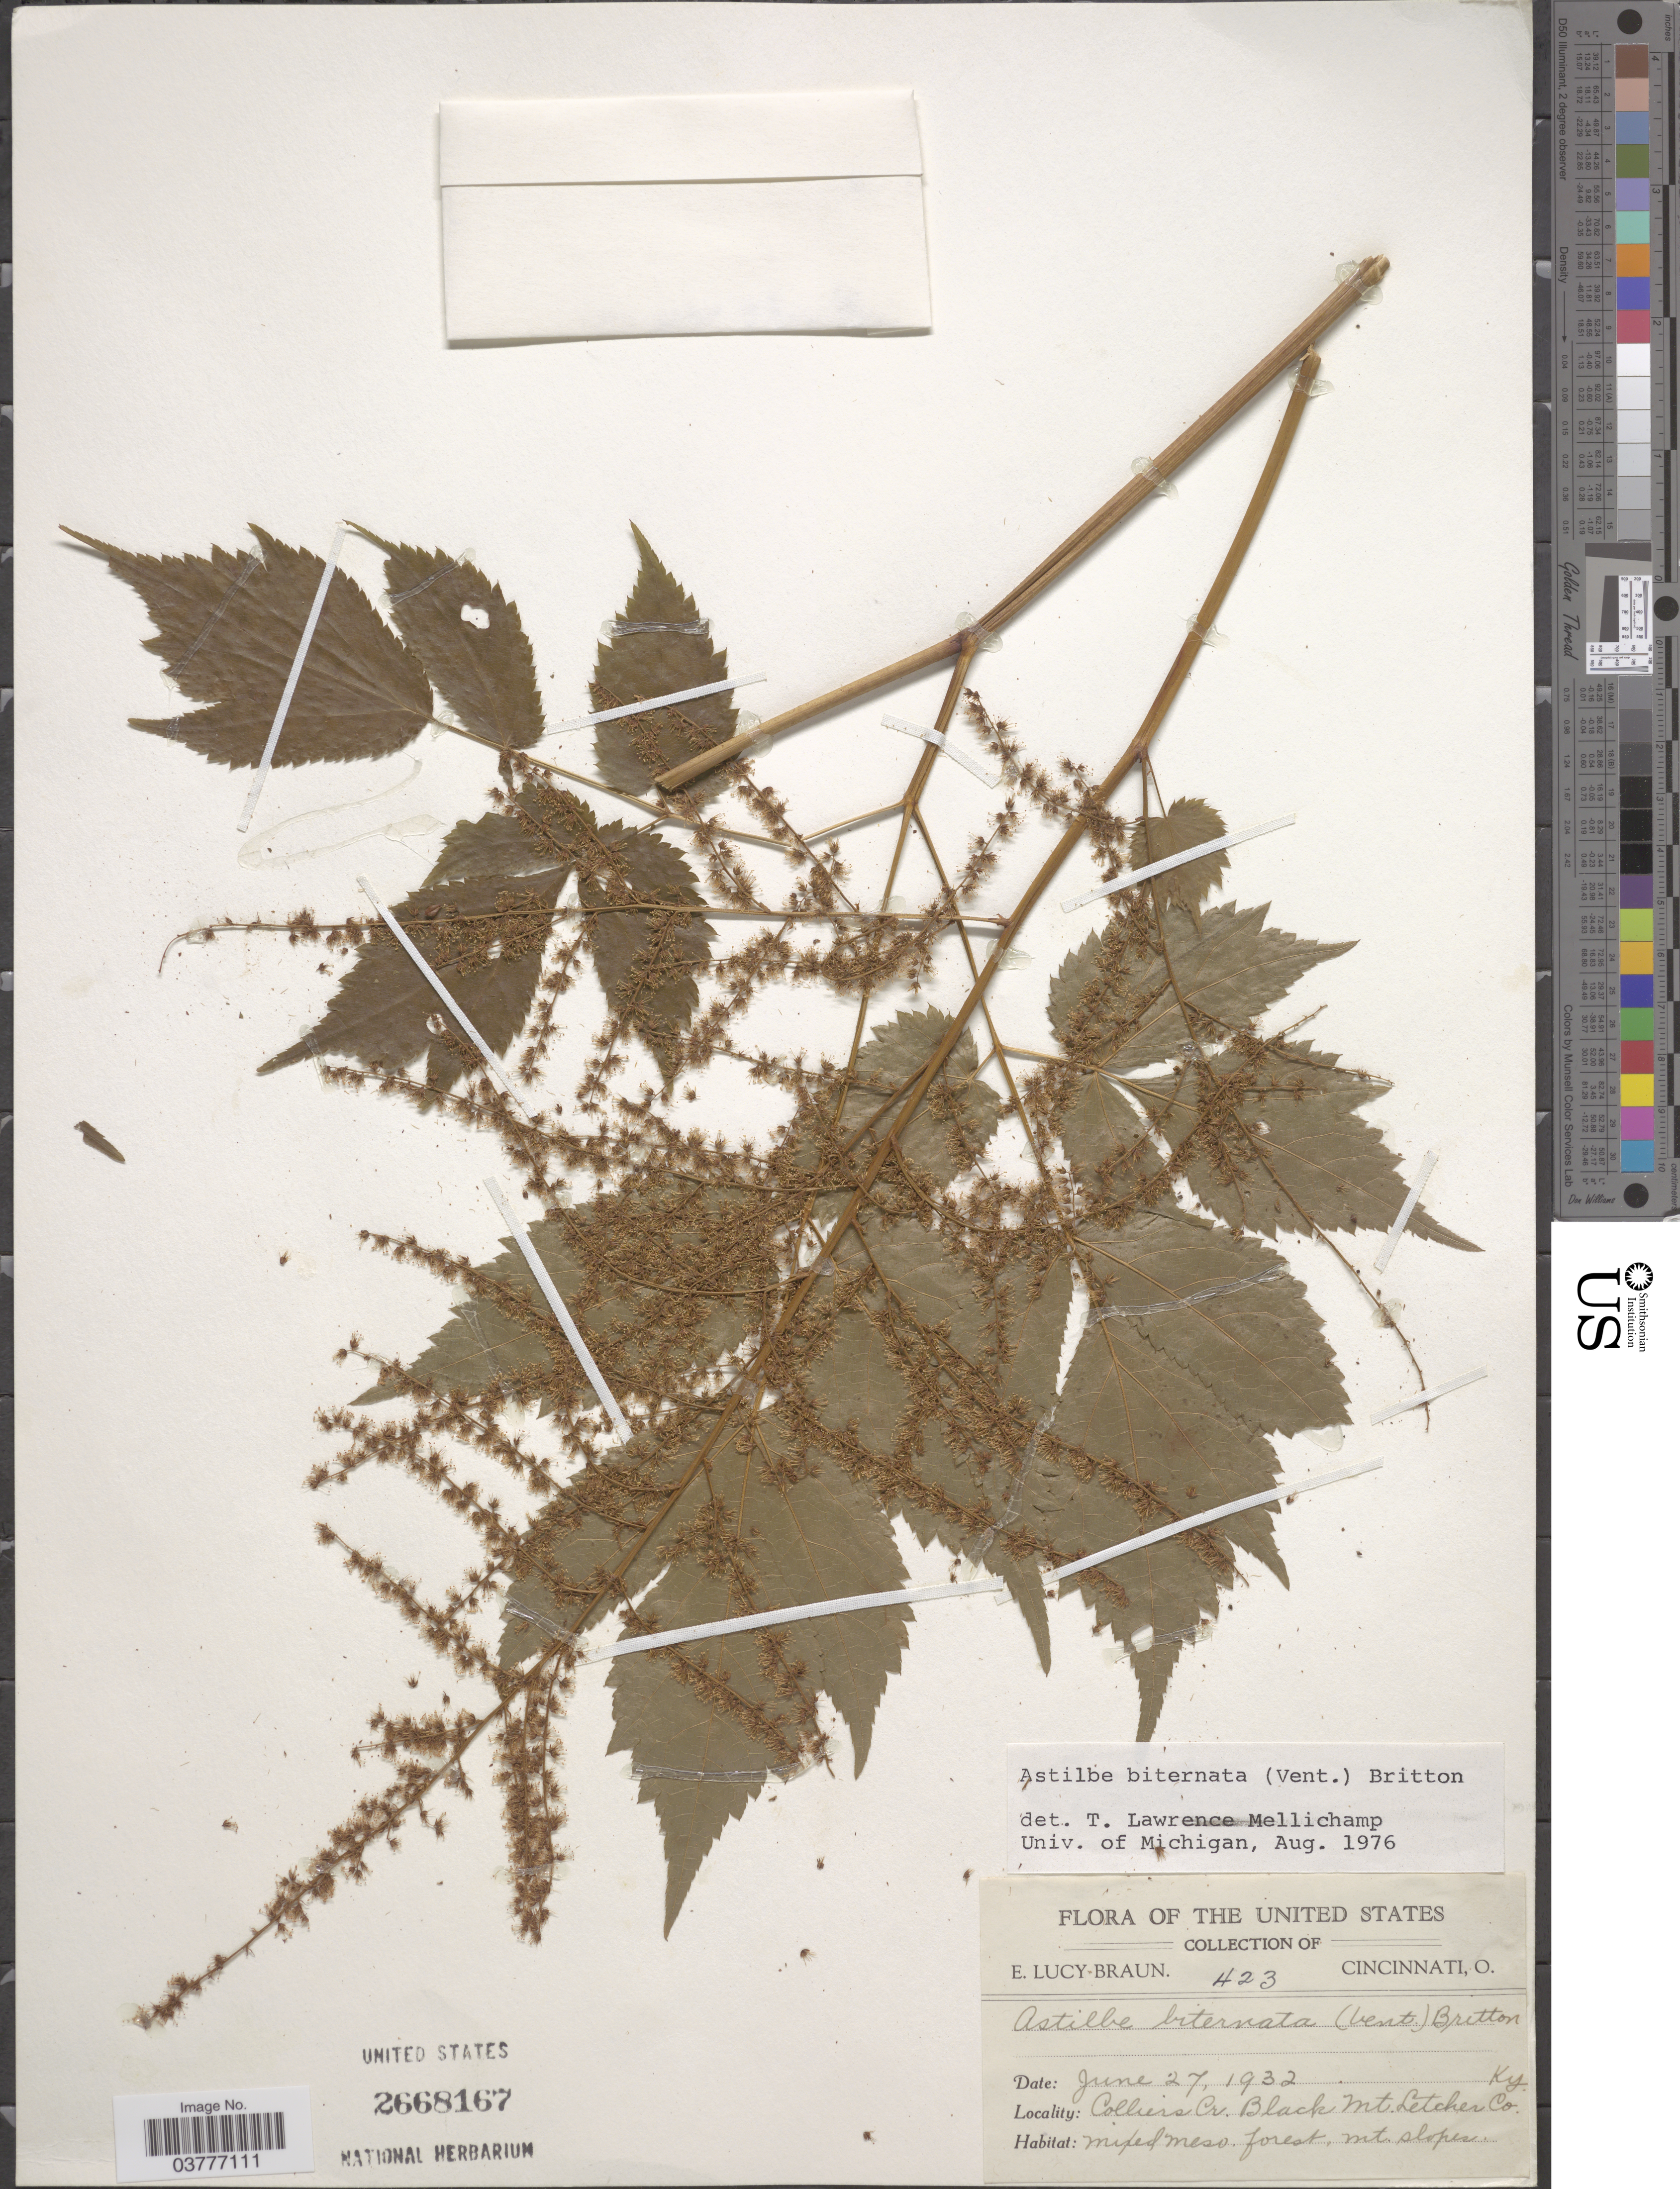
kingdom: Plantae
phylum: Tracheophyta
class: Magnoliopsida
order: Saxifragales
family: Saxifragaceae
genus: Astilbe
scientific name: Astilbe biternata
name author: (Vent.) Britton ex Kearney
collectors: E. L. Braun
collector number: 423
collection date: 1932-06-27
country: United States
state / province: Kentucky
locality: Colliers Cr. Black Mt. Letcher Co. Mt. slopes.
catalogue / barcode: US 2668167